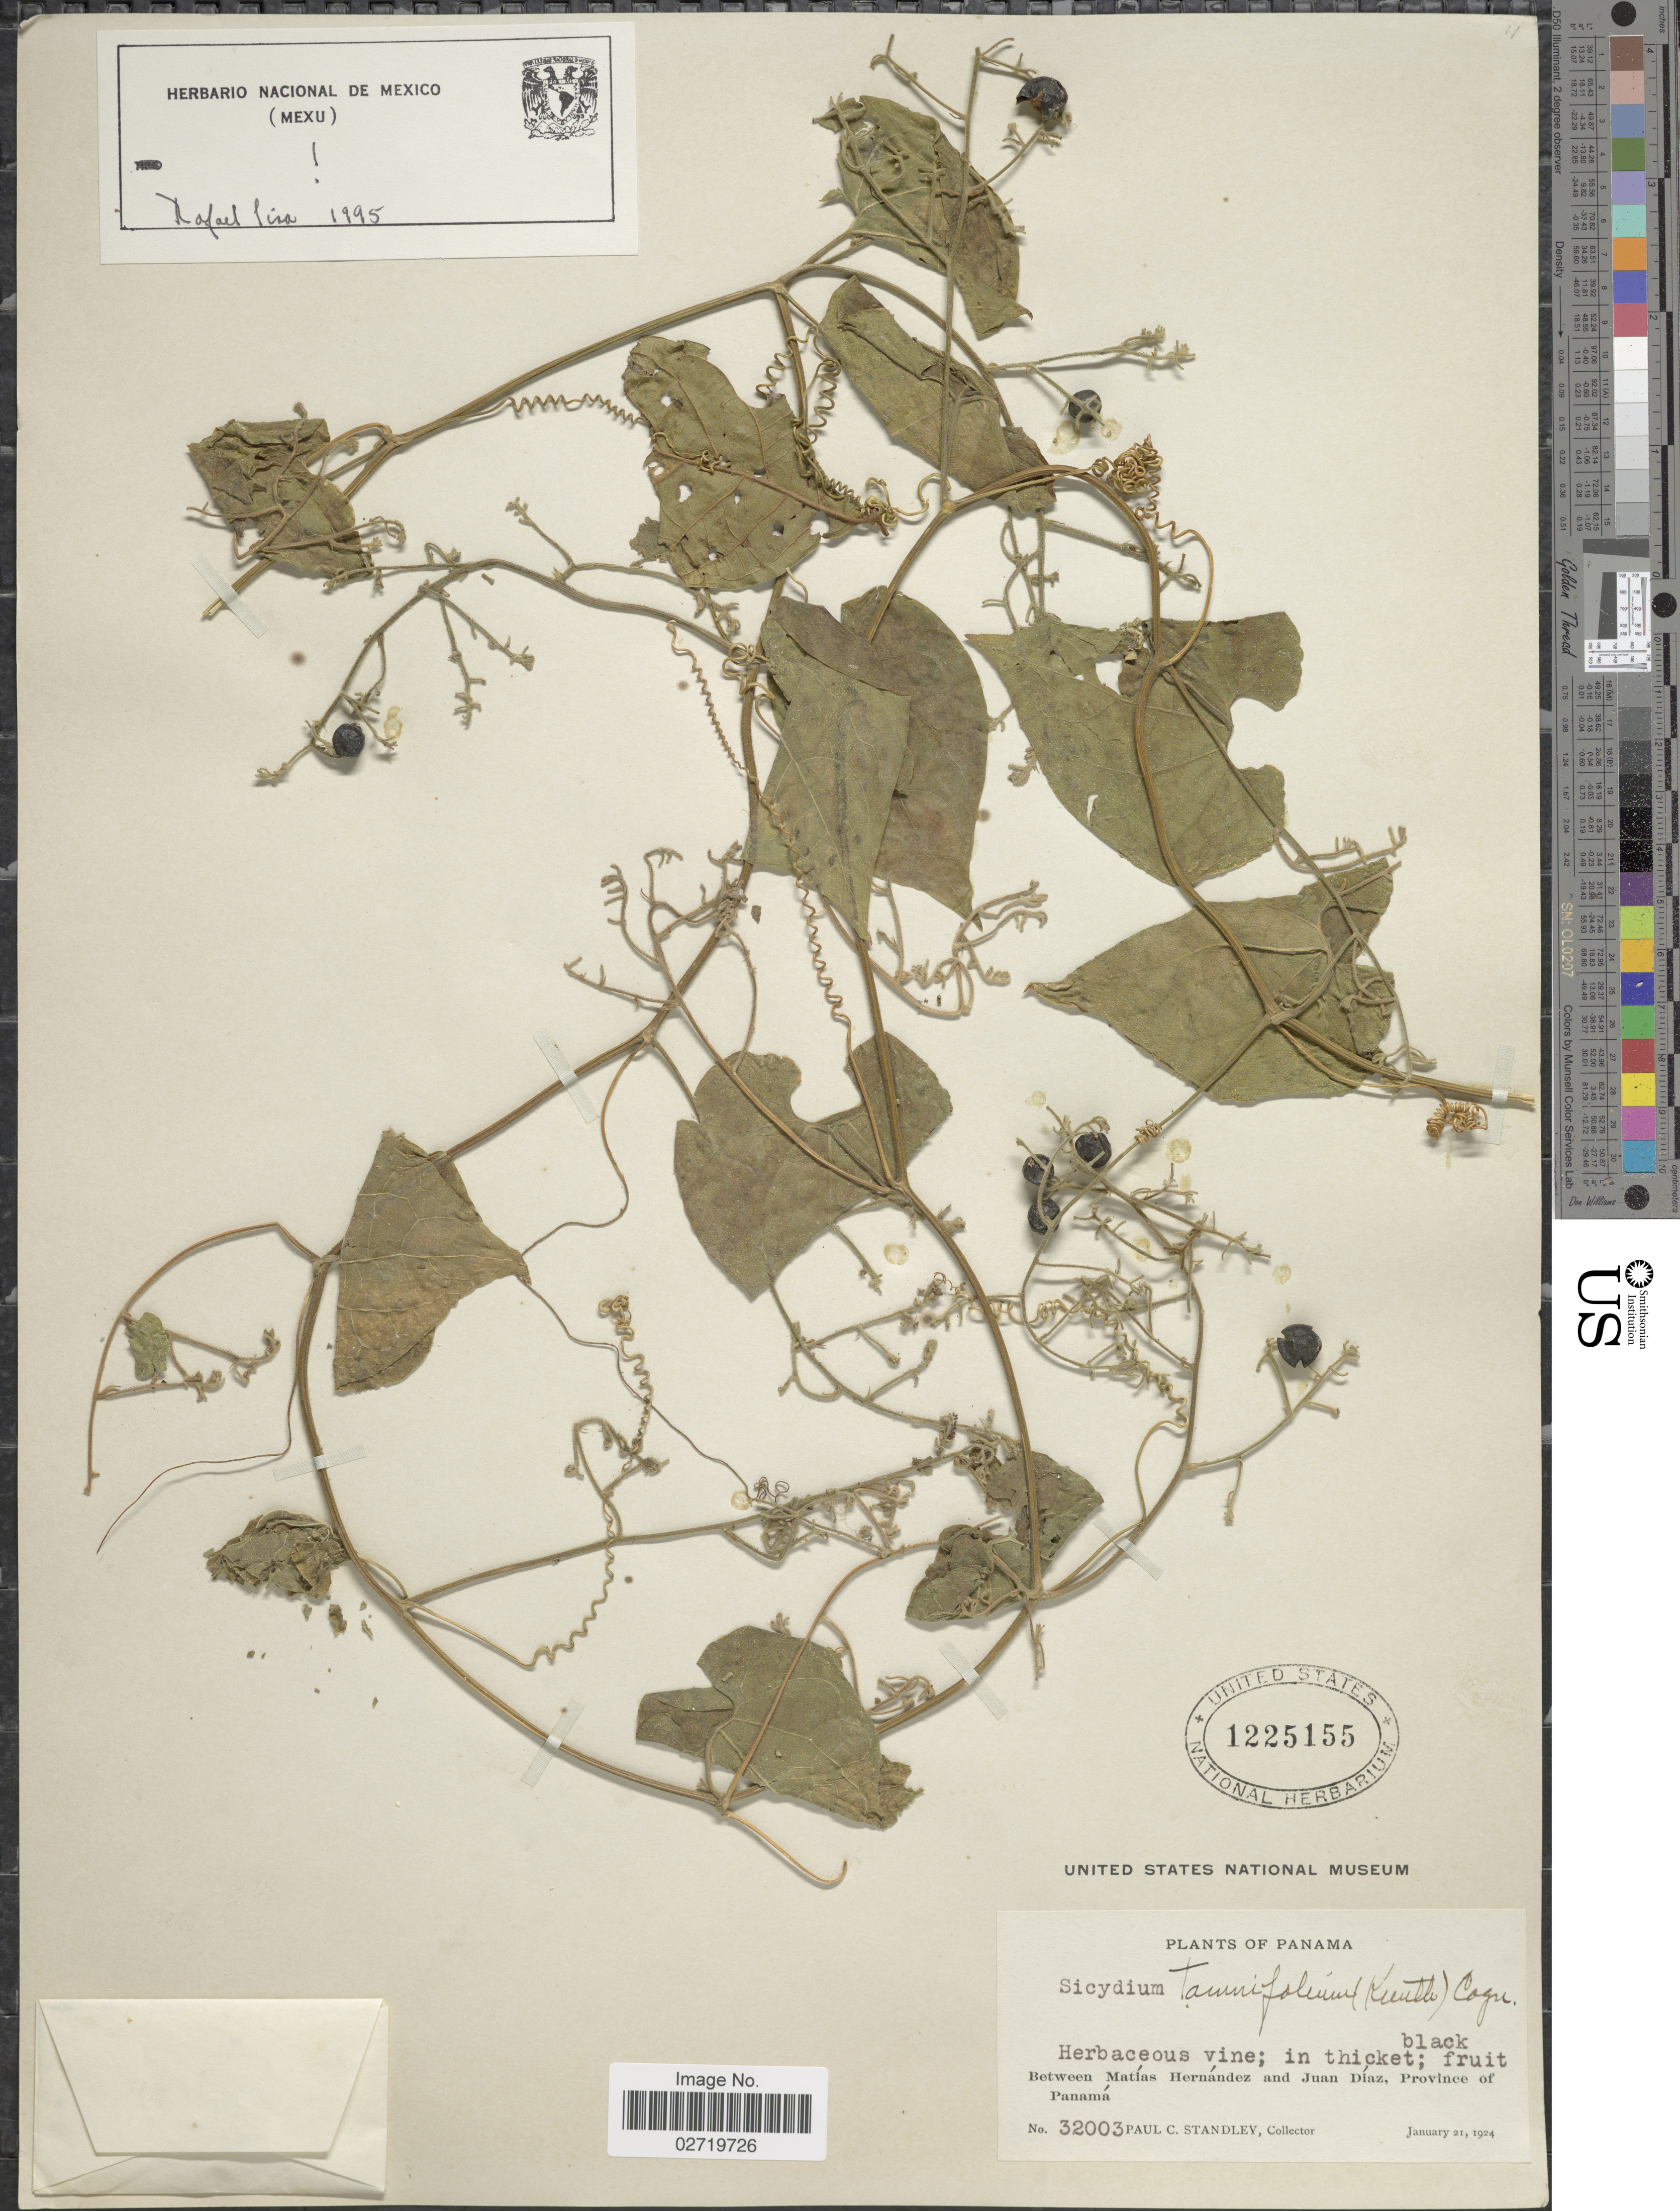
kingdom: Plantae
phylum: Tracheophyta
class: Magnoliopsida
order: Cucurbitales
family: Cucurbitaceae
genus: Sicydium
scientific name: Sicydium tamnifolium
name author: (Kunth) Cogn.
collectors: P. C. Standley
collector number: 32003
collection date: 1924-01-21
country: Panama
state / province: Panamá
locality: Between Matías Hernández and Juan Díaz.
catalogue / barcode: US 1225155